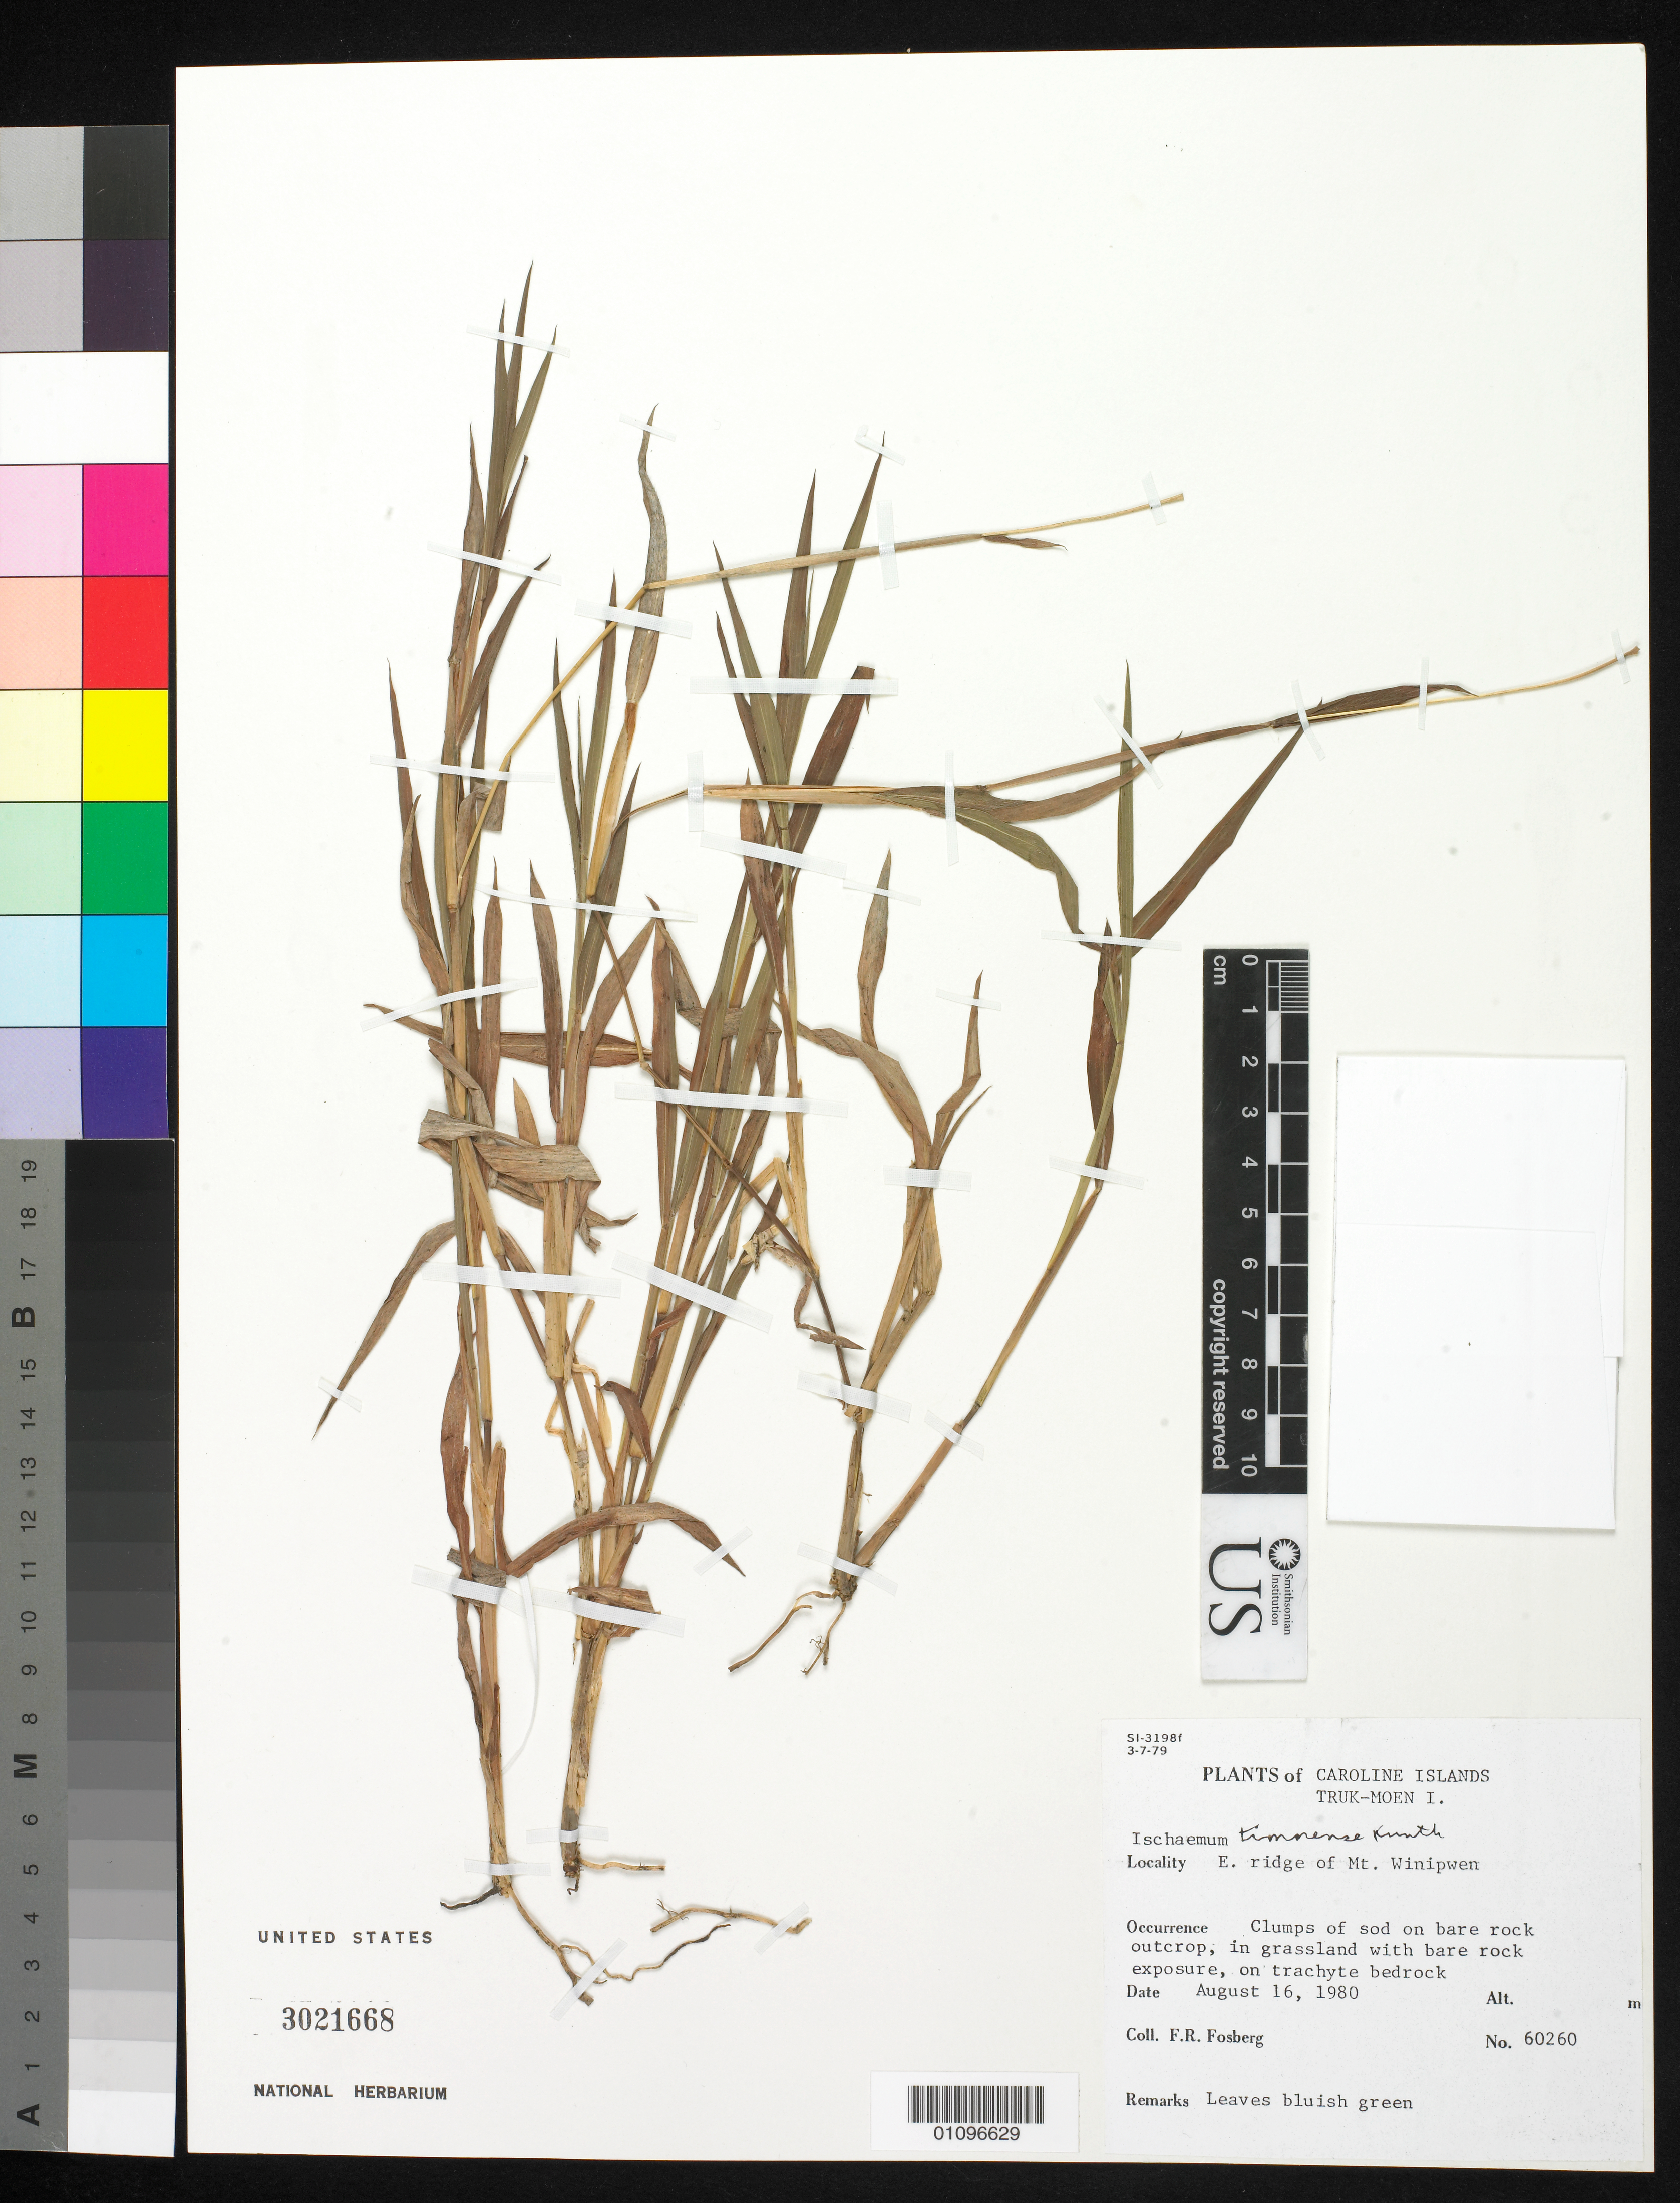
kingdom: Plantae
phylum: Tracheophyta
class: Liliopsida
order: Poales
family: Poaceae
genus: Ischaemum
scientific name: Ischaemum timorense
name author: Kunth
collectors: F. R. Fosberg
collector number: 60260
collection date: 1980-08-16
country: Micronesia, Federated States of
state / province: Truk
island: Truk (Chuuk) Is.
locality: Truk Island, E. ridge of Mt. Winipwen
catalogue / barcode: US 3021668